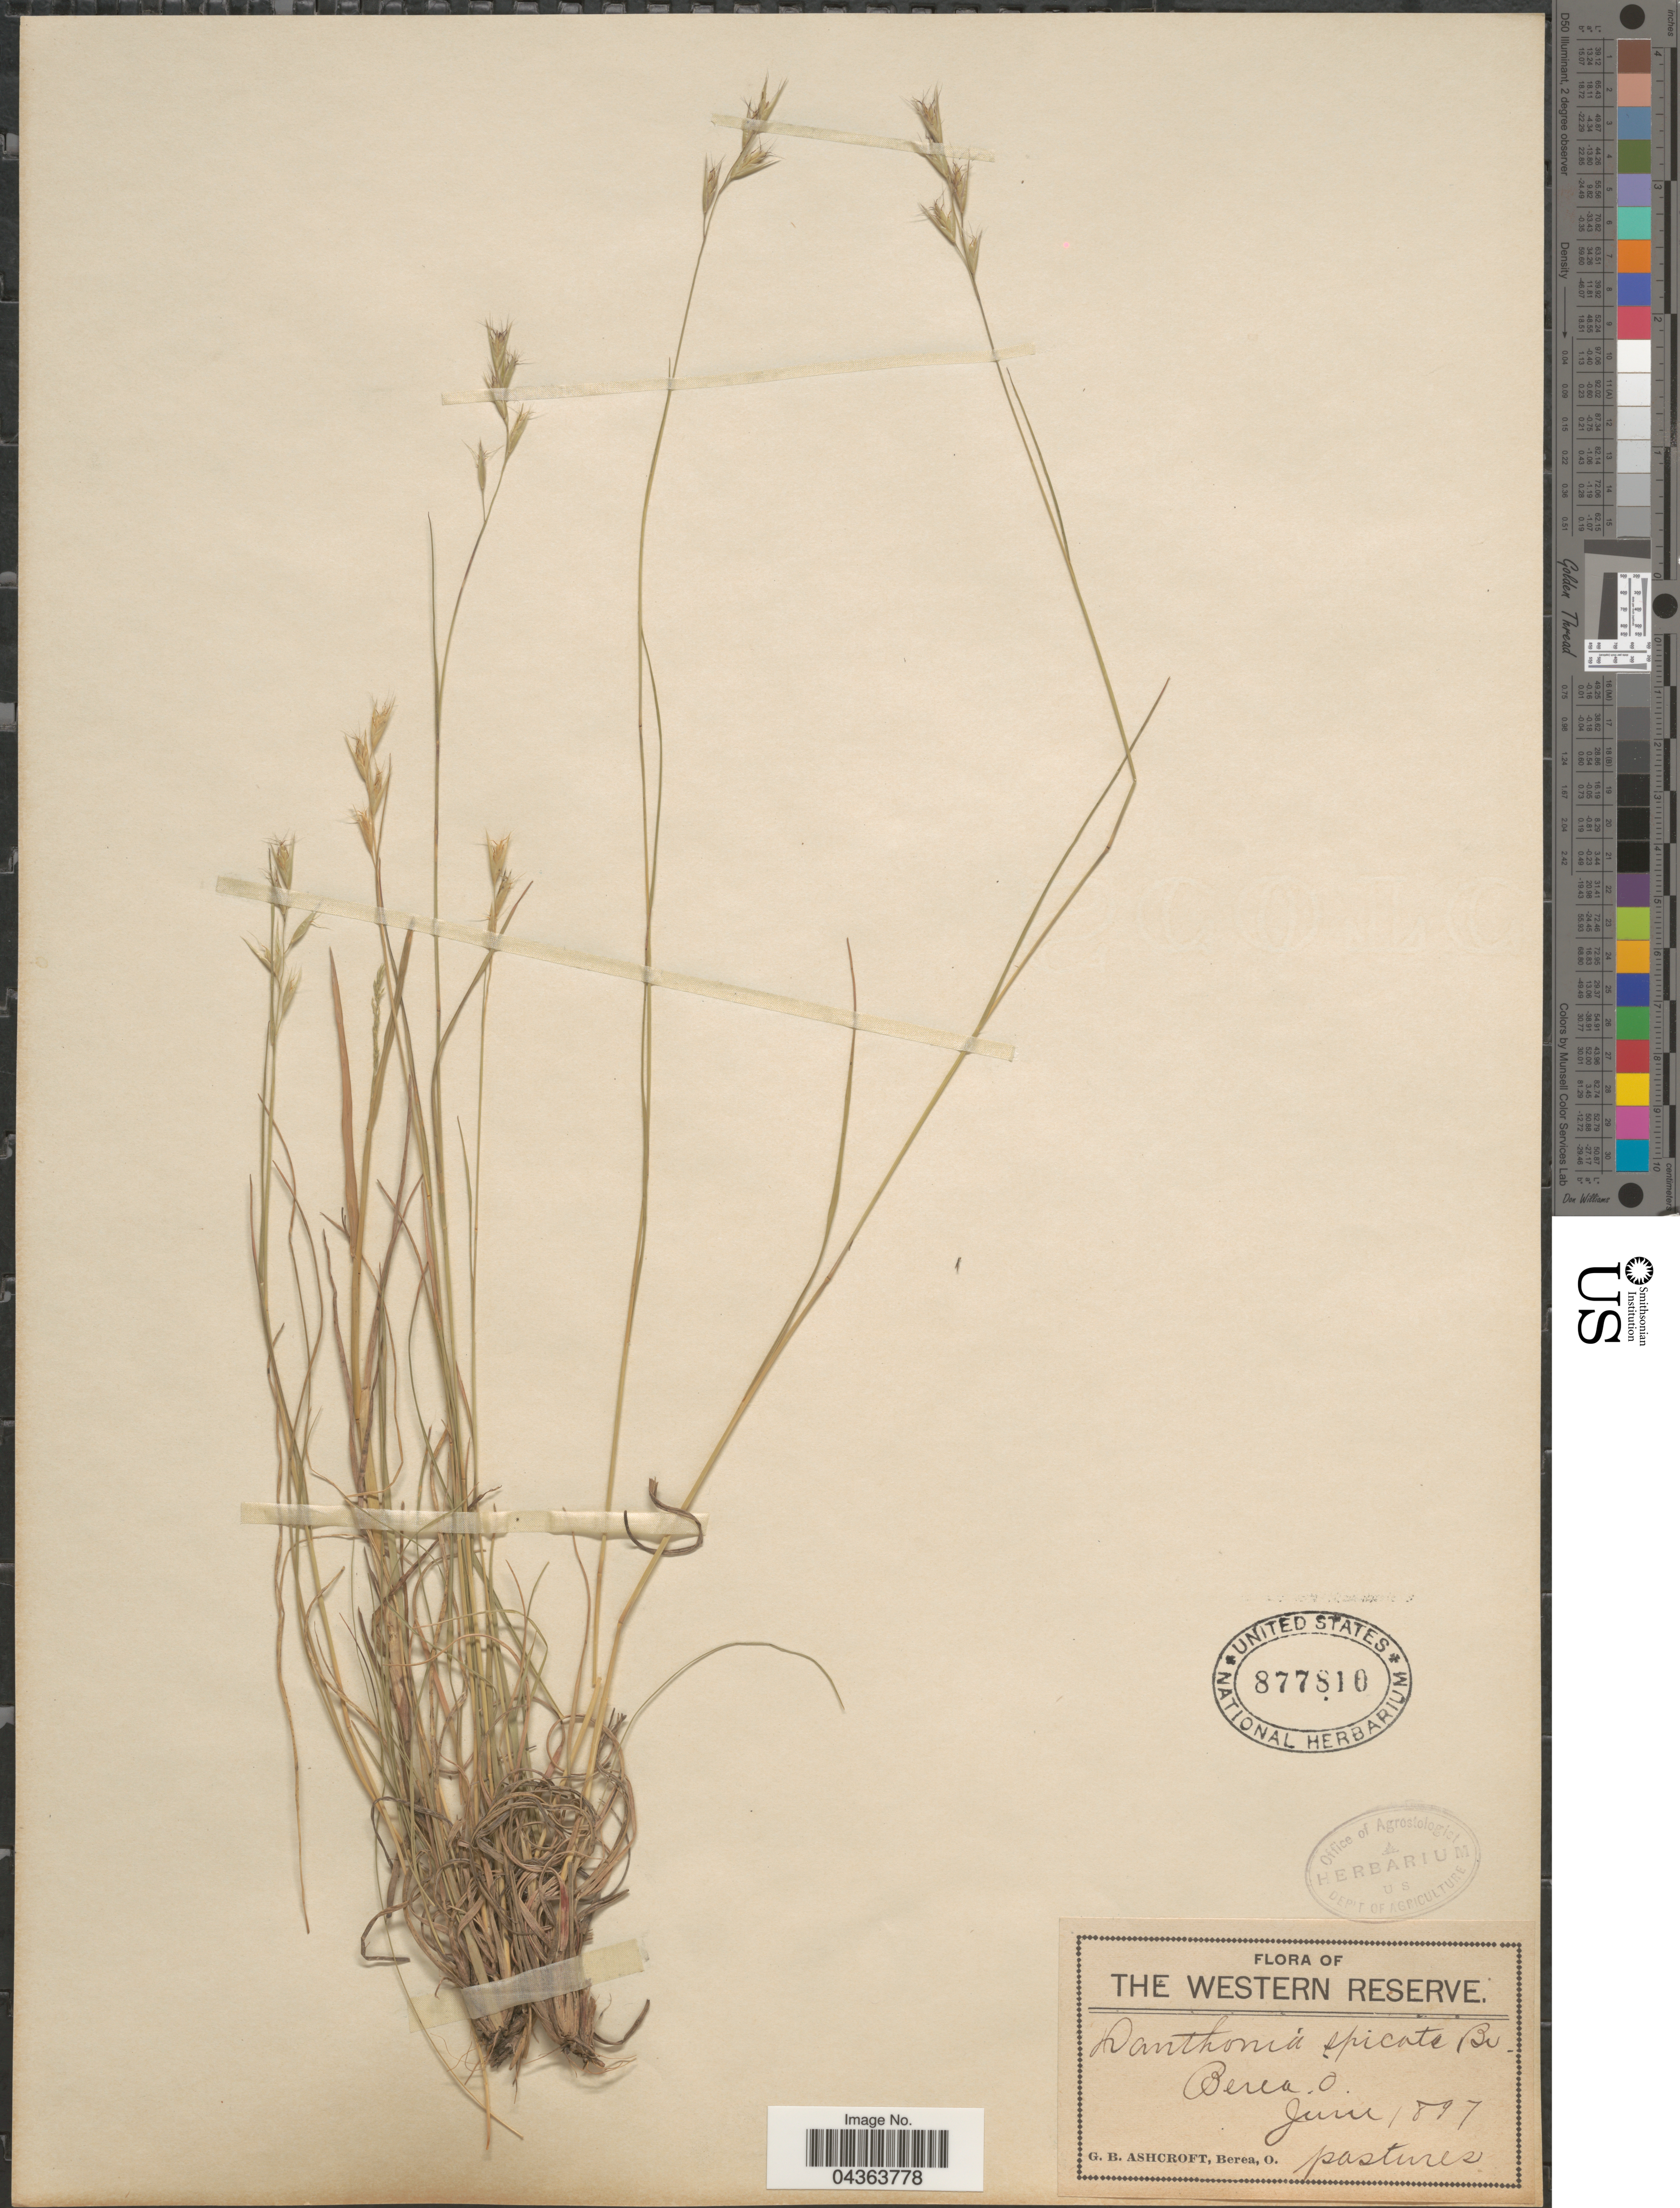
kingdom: Plantae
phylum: Tracheophyta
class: Liliopsida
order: Poales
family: Poaceae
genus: Danthonia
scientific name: Danthonia spicata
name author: (L.) P. Beauv. ex Roem. & Schult.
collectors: G. Ashcroft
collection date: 1897-06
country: United States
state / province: Ohio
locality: The Western Reserve. Berea.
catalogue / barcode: US 877810